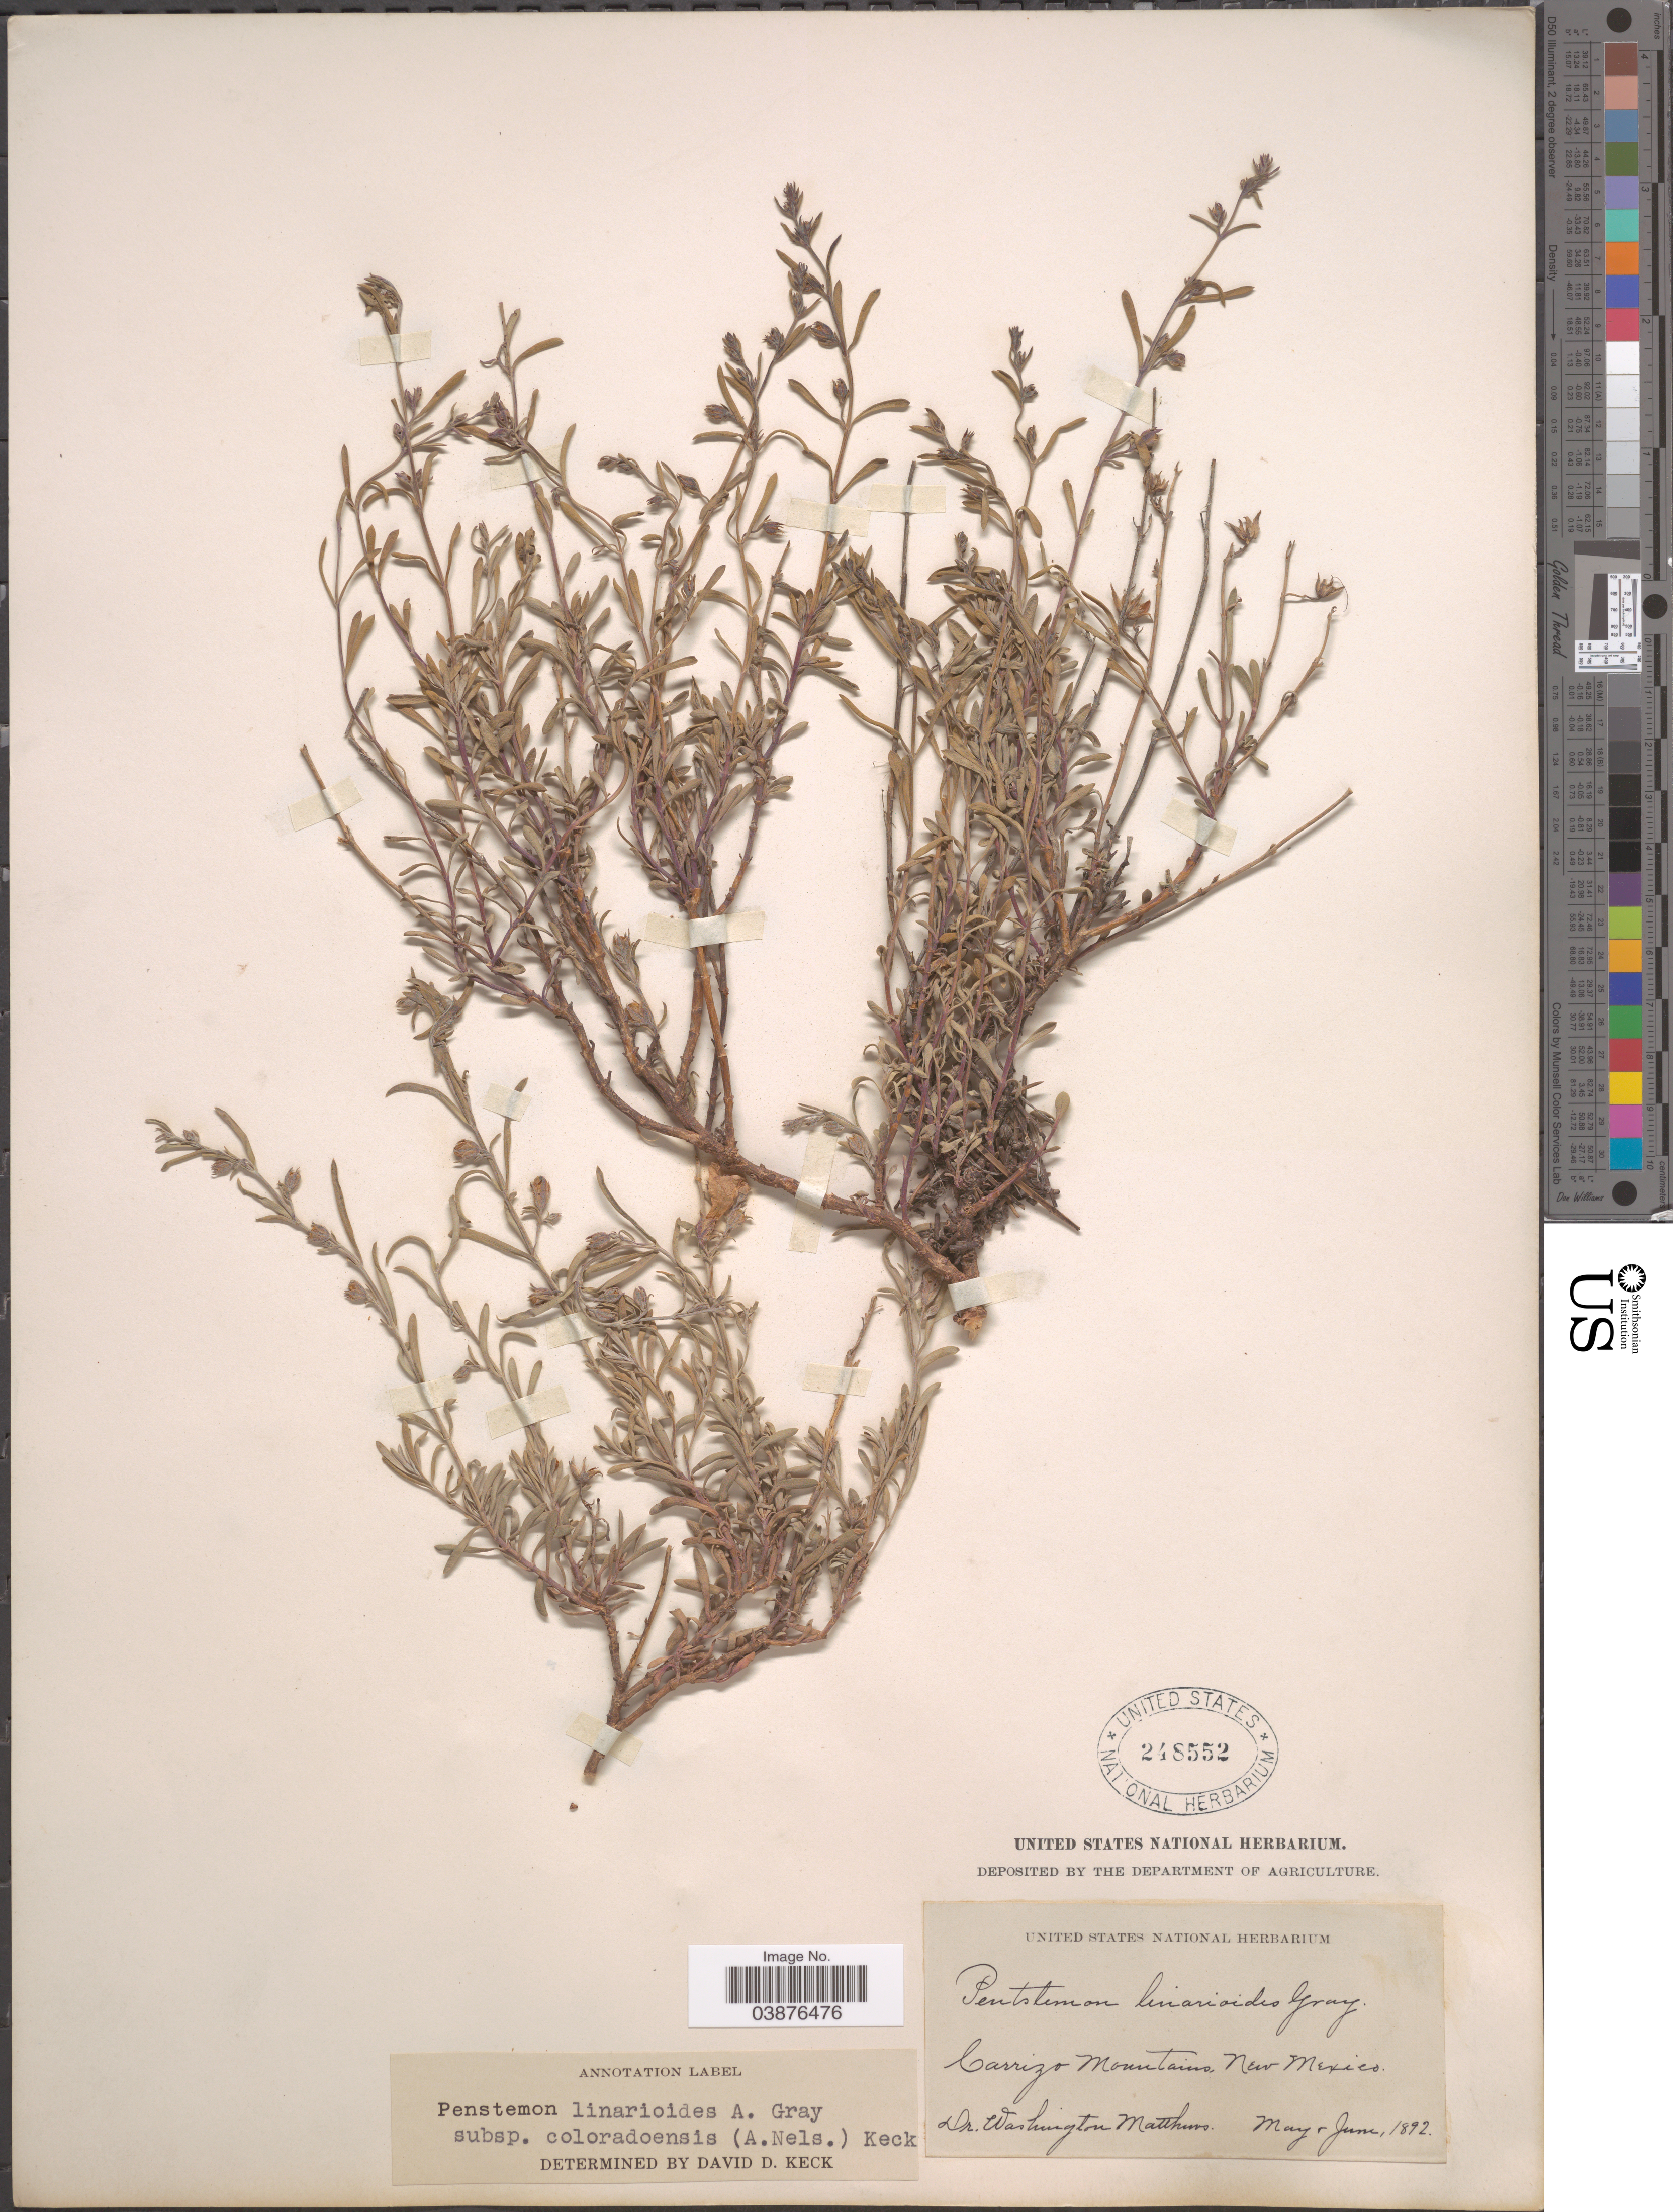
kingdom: Plantae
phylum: Tracheophyta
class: Magnoliopsida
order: Lamiales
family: Plantaginaceae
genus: Penstemon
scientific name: Penstemon linarioides subsp. coloradoensis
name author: (A. Nelson) D.D. Keck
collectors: W. Matthews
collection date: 1892-05/1892-06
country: United States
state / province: New Mexico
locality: Carrizo Mountains.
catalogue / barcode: US 248552